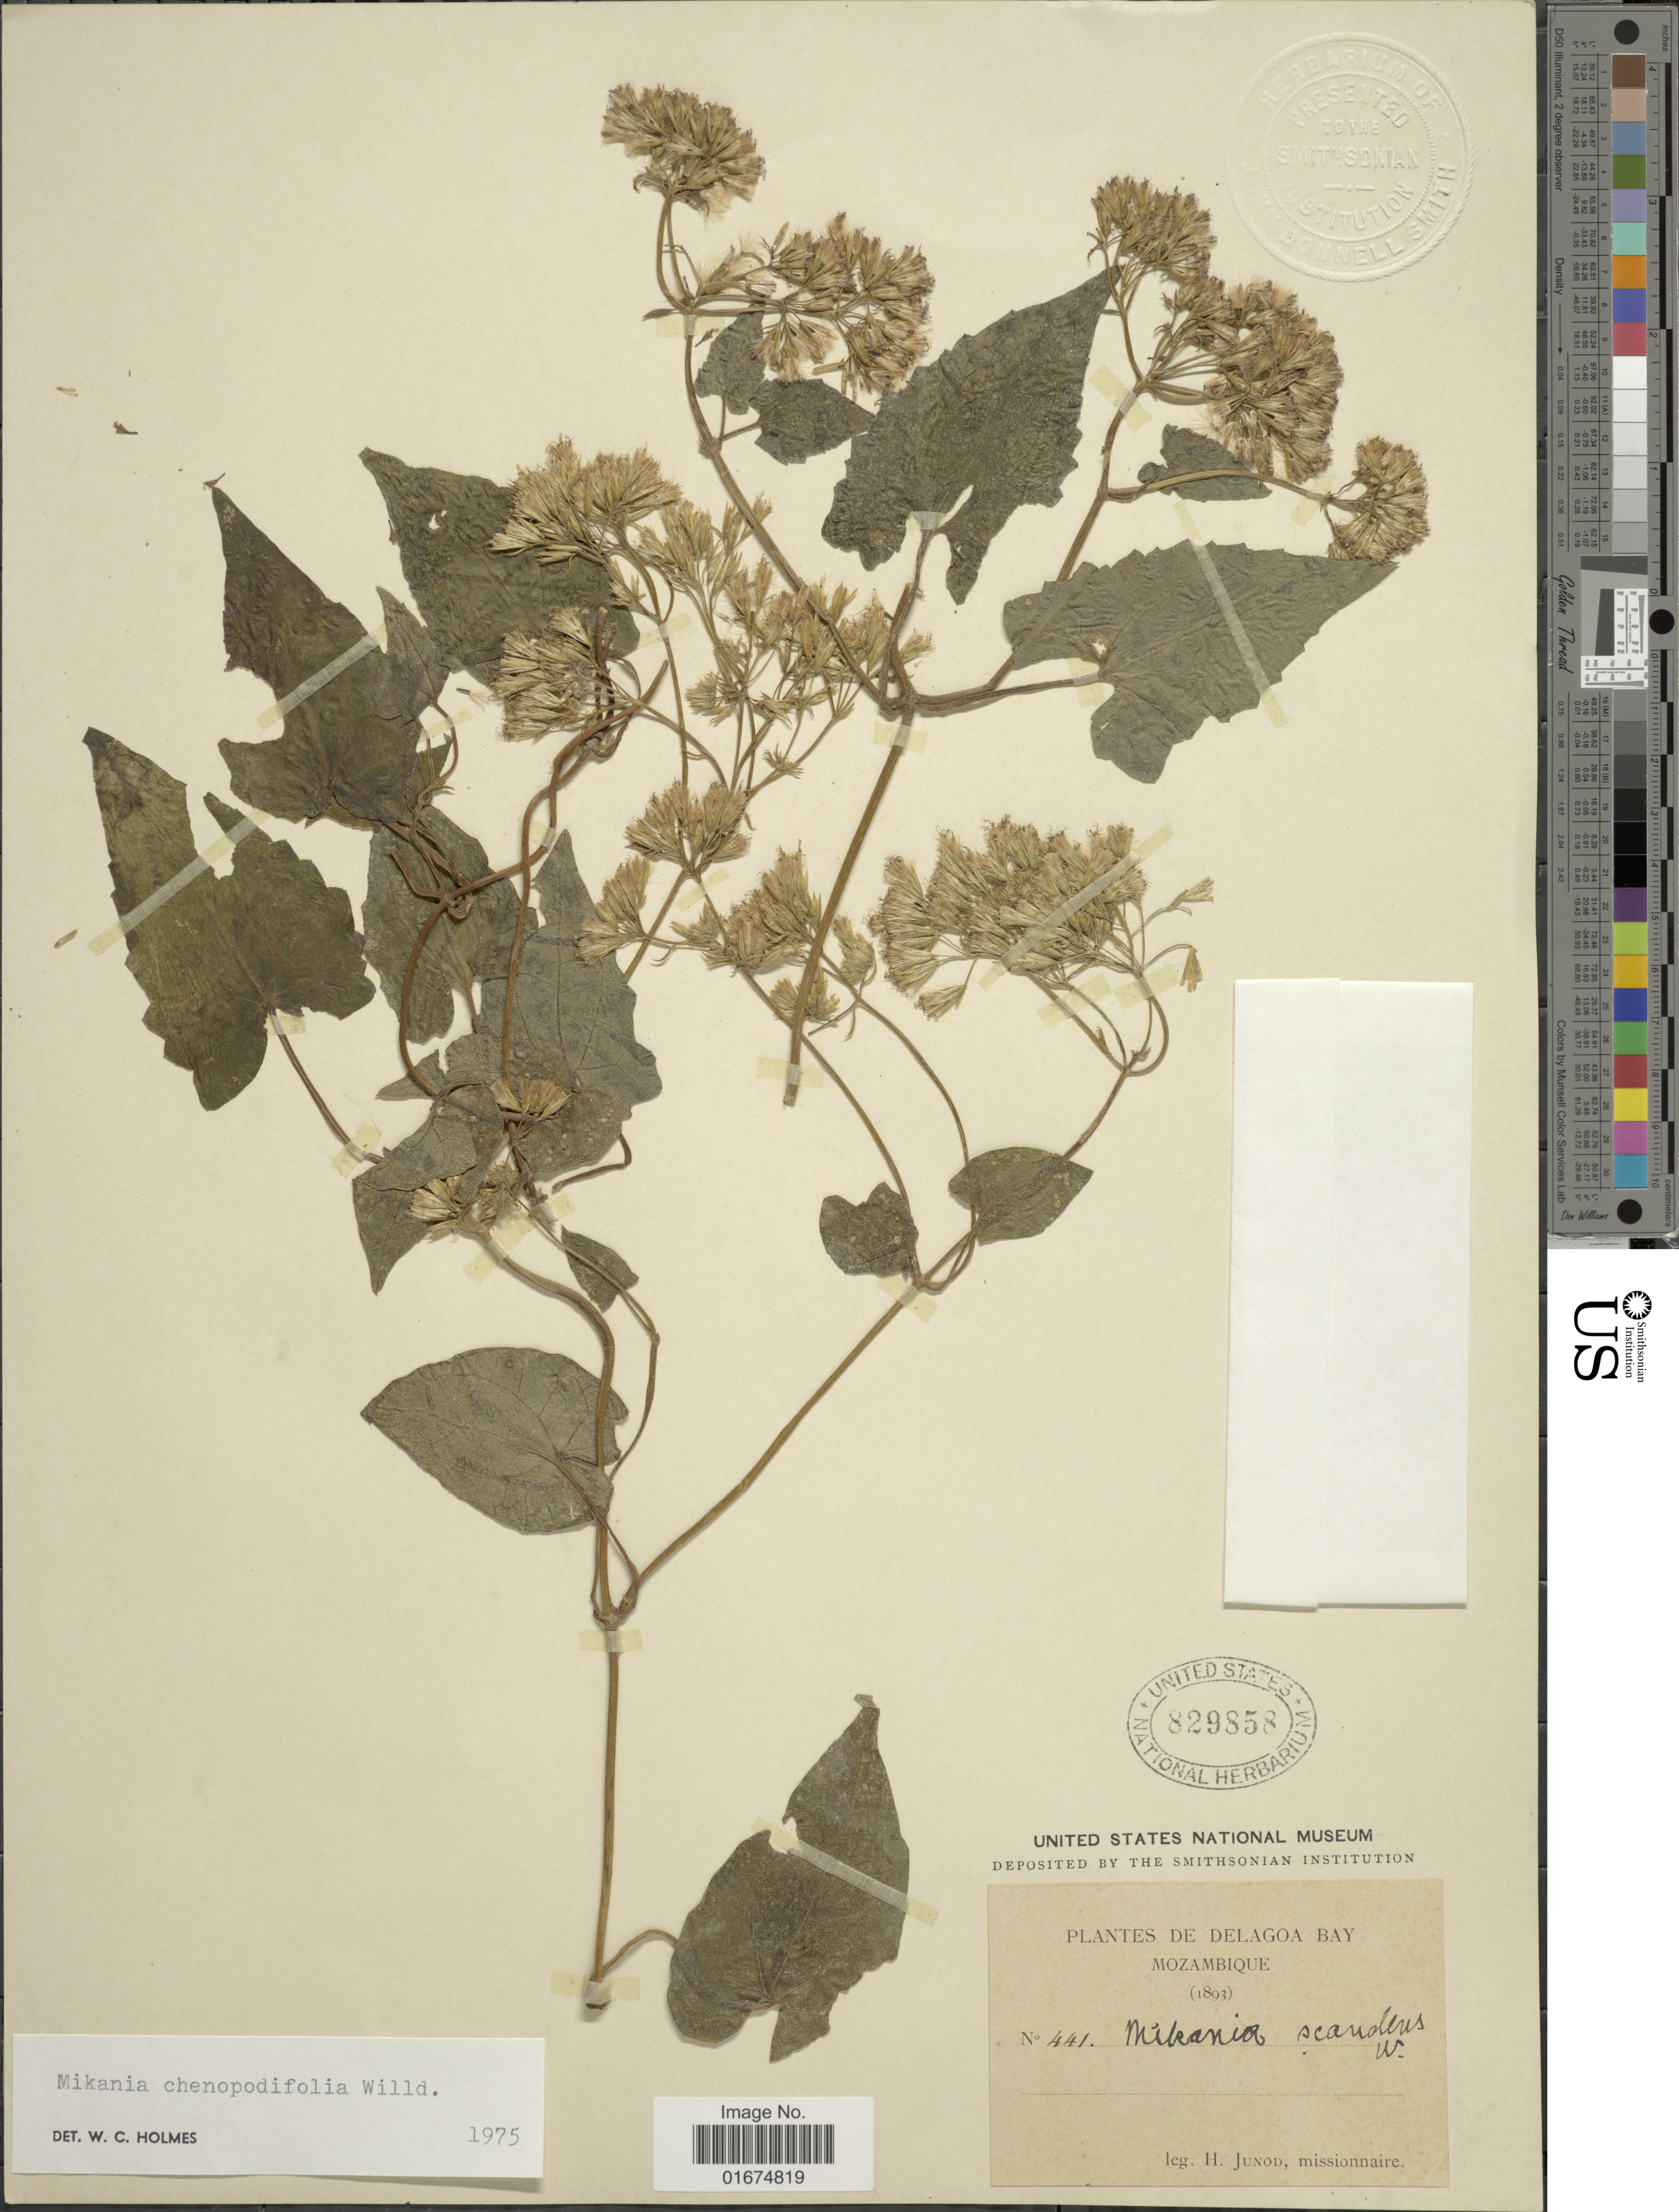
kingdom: Plantae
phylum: Tracheophyta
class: Magnoliopsida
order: Asterales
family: Asteraceae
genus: Mikania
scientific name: Mikania chenopodifolia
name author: Willd.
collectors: H. Junod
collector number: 441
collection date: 1893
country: Mozambique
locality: De Delagoa Bay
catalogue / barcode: US 829858